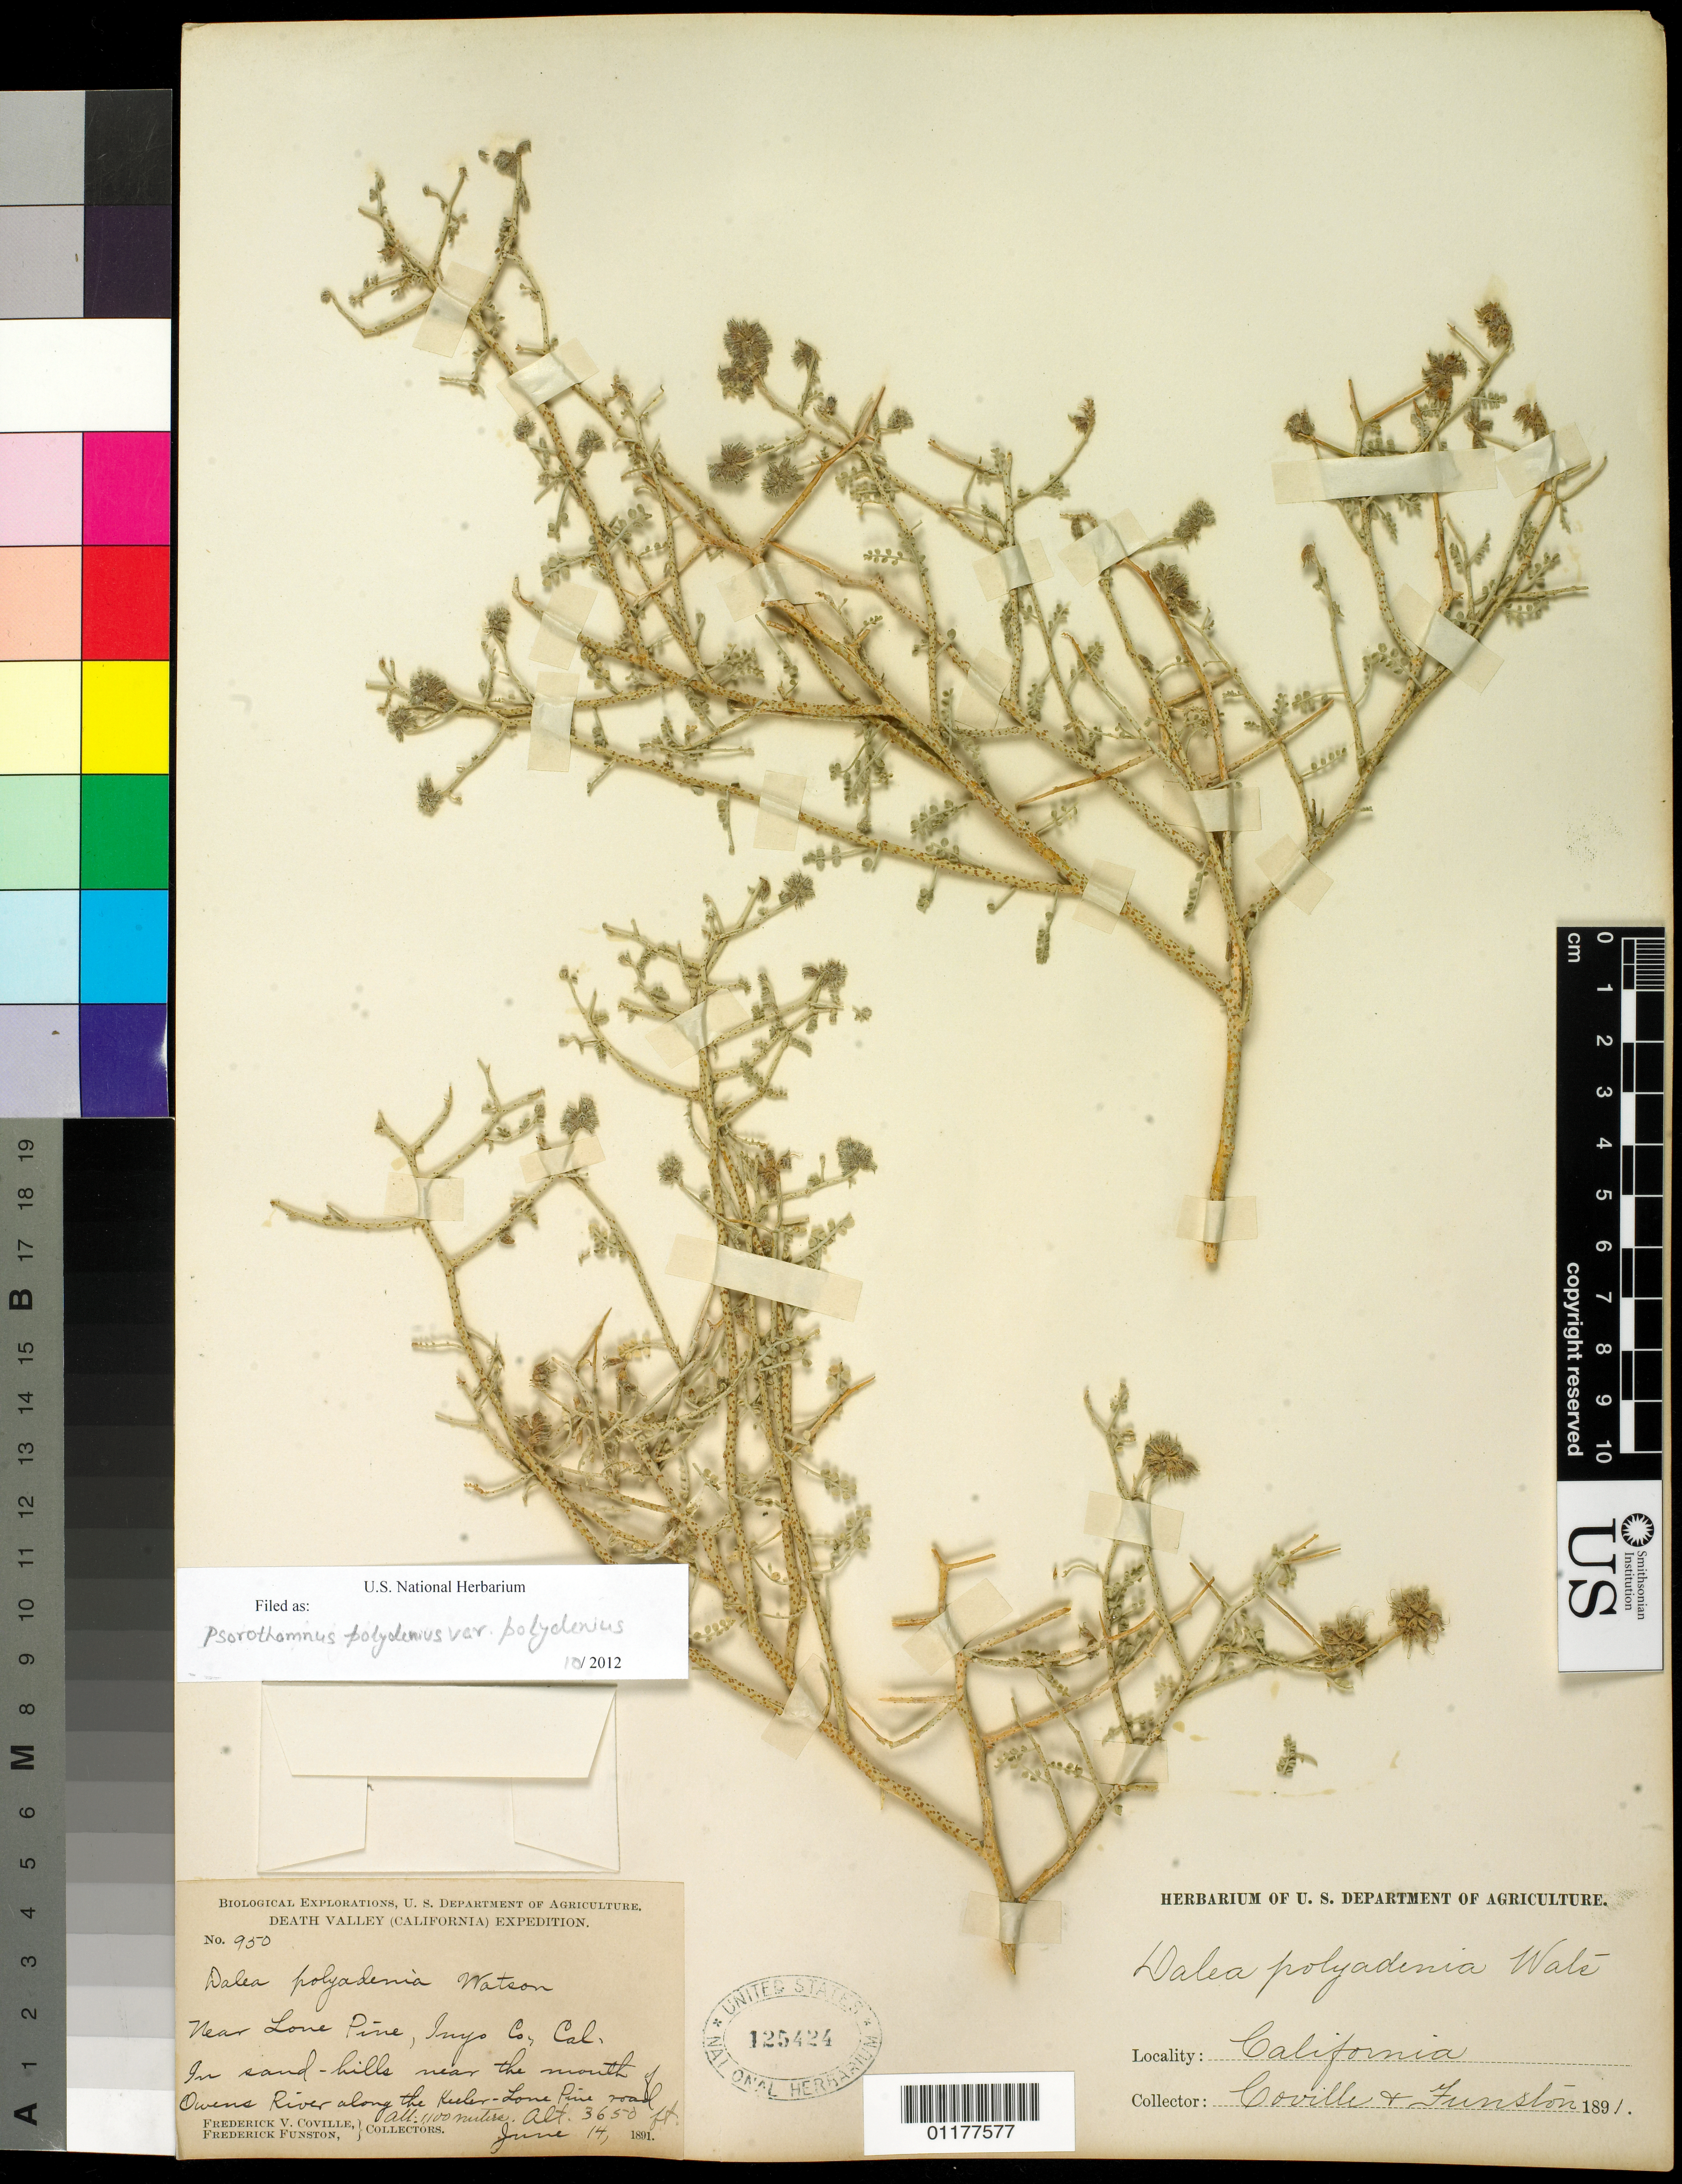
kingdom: Plantae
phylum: Tracheophyta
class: Magnoliopsida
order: Fabales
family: Fabaceae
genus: Psorothamnus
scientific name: Psorothamnus polydenius var. polydenius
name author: (Torr.) Rydb.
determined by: Strong, M. T., (US), Smithsonian Institution - National Museum of Natural History (UNITED STATES)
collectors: F. V. Coville & F. Funston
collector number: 950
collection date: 1891-06-14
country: United States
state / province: California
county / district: Inyo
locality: Near Lone Pine. In the sand hills near the mouth of Ownes River along the Keeler-Lone Pine road.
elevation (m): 1113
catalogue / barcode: US 125424